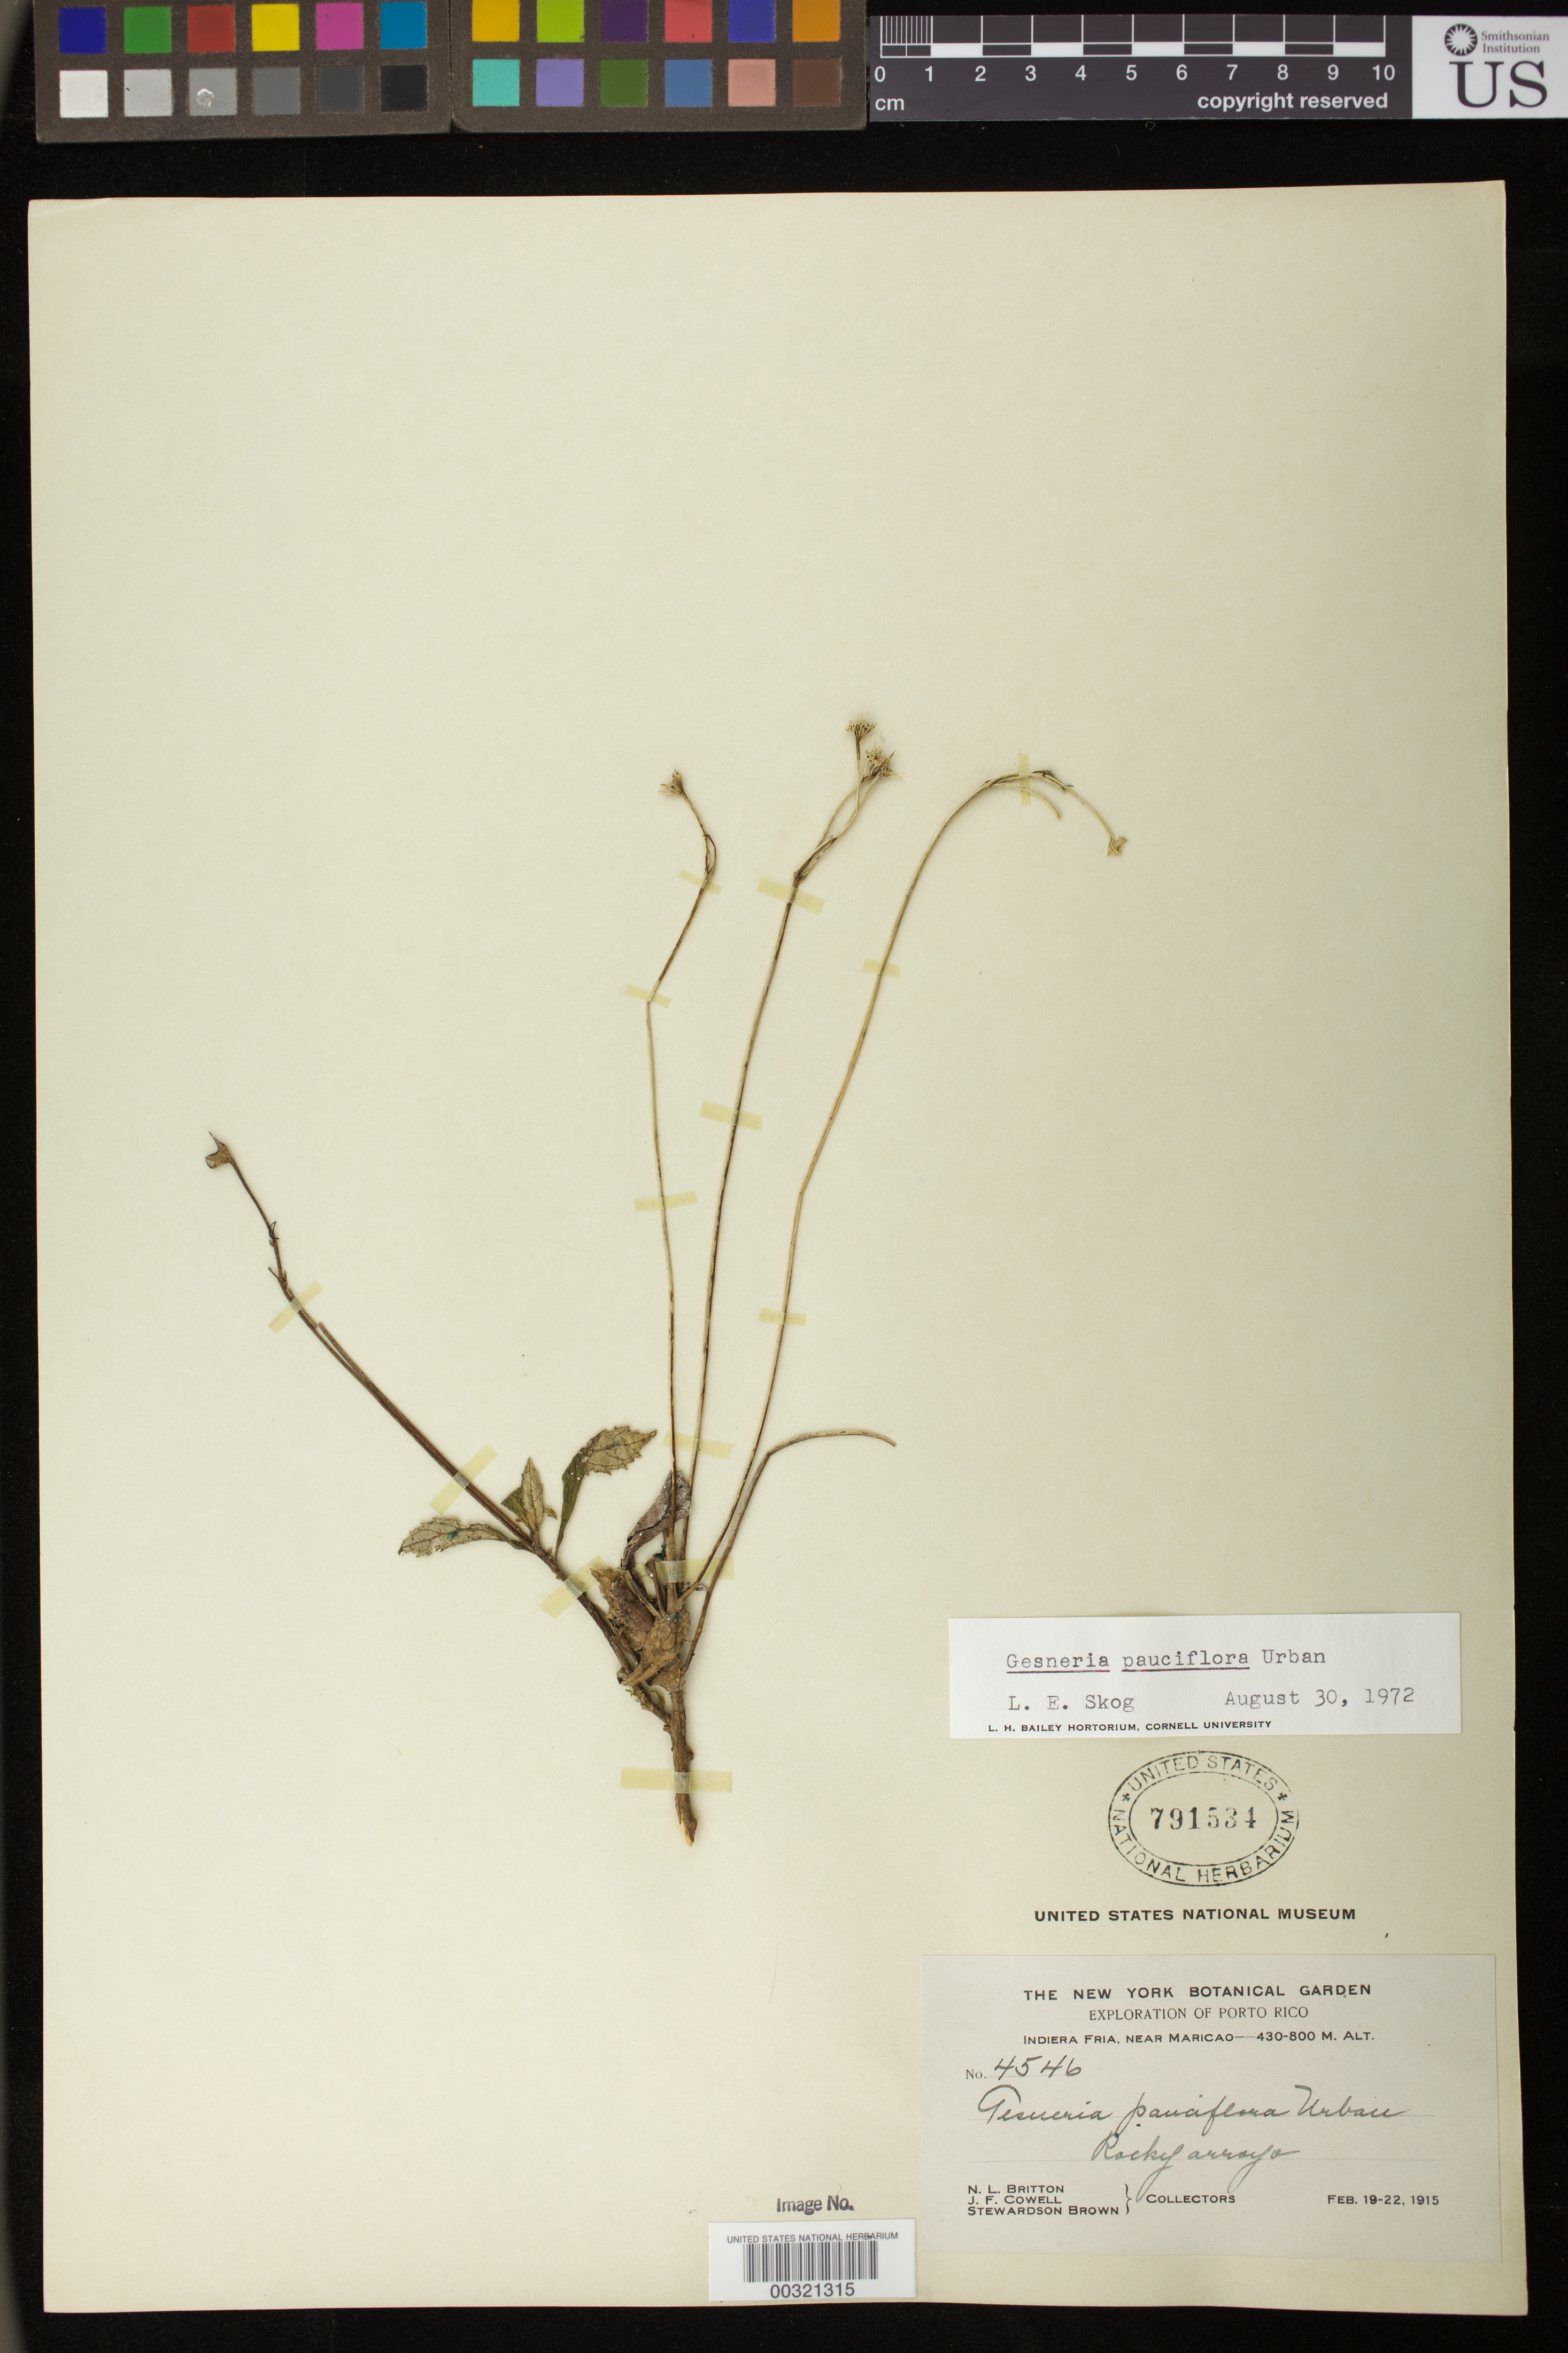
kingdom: Plantae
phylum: Tracheophyta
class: Magnoliopsida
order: Lamiales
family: Gesneriaceae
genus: Gesneria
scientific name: Gesneria pauciflora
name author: Urb.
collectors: N. Britton, J. F. Cowell & S. Brown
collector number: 4546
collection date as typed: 19-22 Feb 1915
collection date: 1915-02-19/1915-02-22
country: Puerto Rico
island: Puerto Rico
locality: Indiera Fria, near Maricao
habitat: Rocky arroyo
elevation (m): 500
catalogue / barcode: US 791534